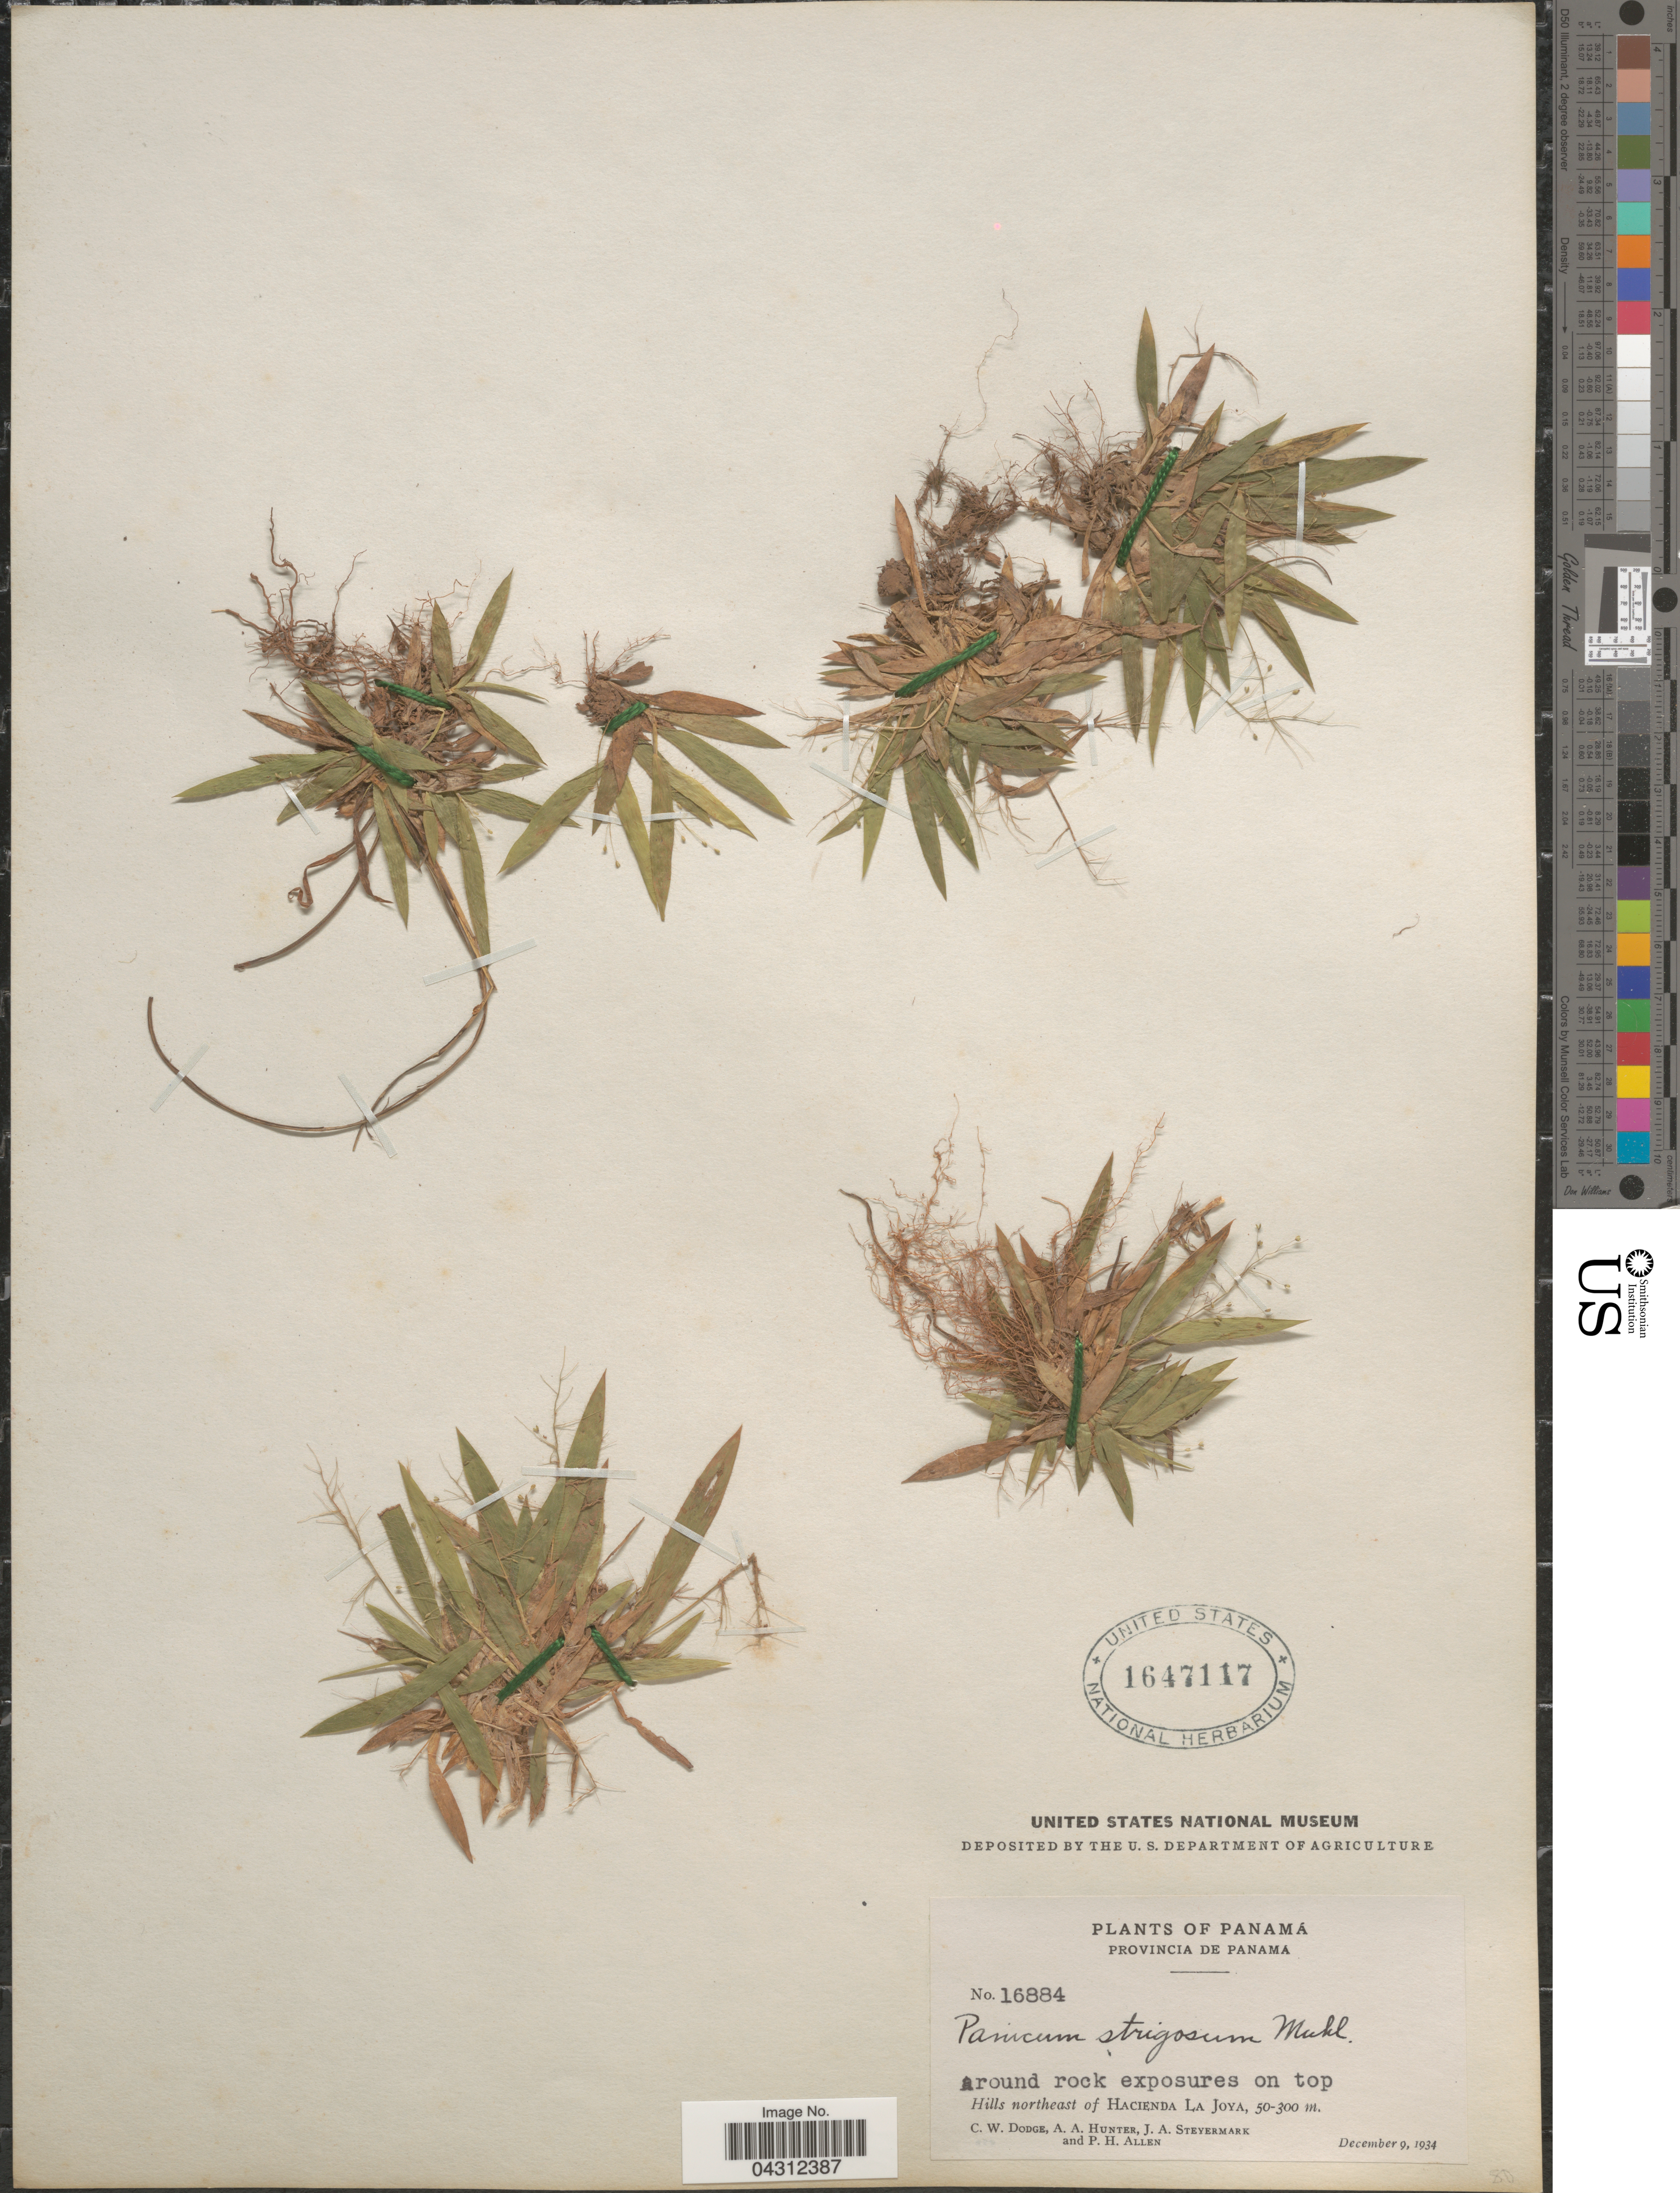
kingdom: Plantae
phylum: Tracheophyta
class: Liliopsida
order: Poales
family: Poaceae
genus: Dichanthelium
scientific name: Dichanthelium strigosum var. leucoblepharis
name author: (Trin.) Freckmann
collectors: C. Dodge, A. Hunter, J. Steyermark & P. H. Allen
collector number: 16884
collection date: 1934-12-09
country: Panama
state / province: Panamá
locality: Around rock exposures on top. Hills northeast of Hacienda La Joya.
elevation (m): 50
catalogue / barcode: US 1647117